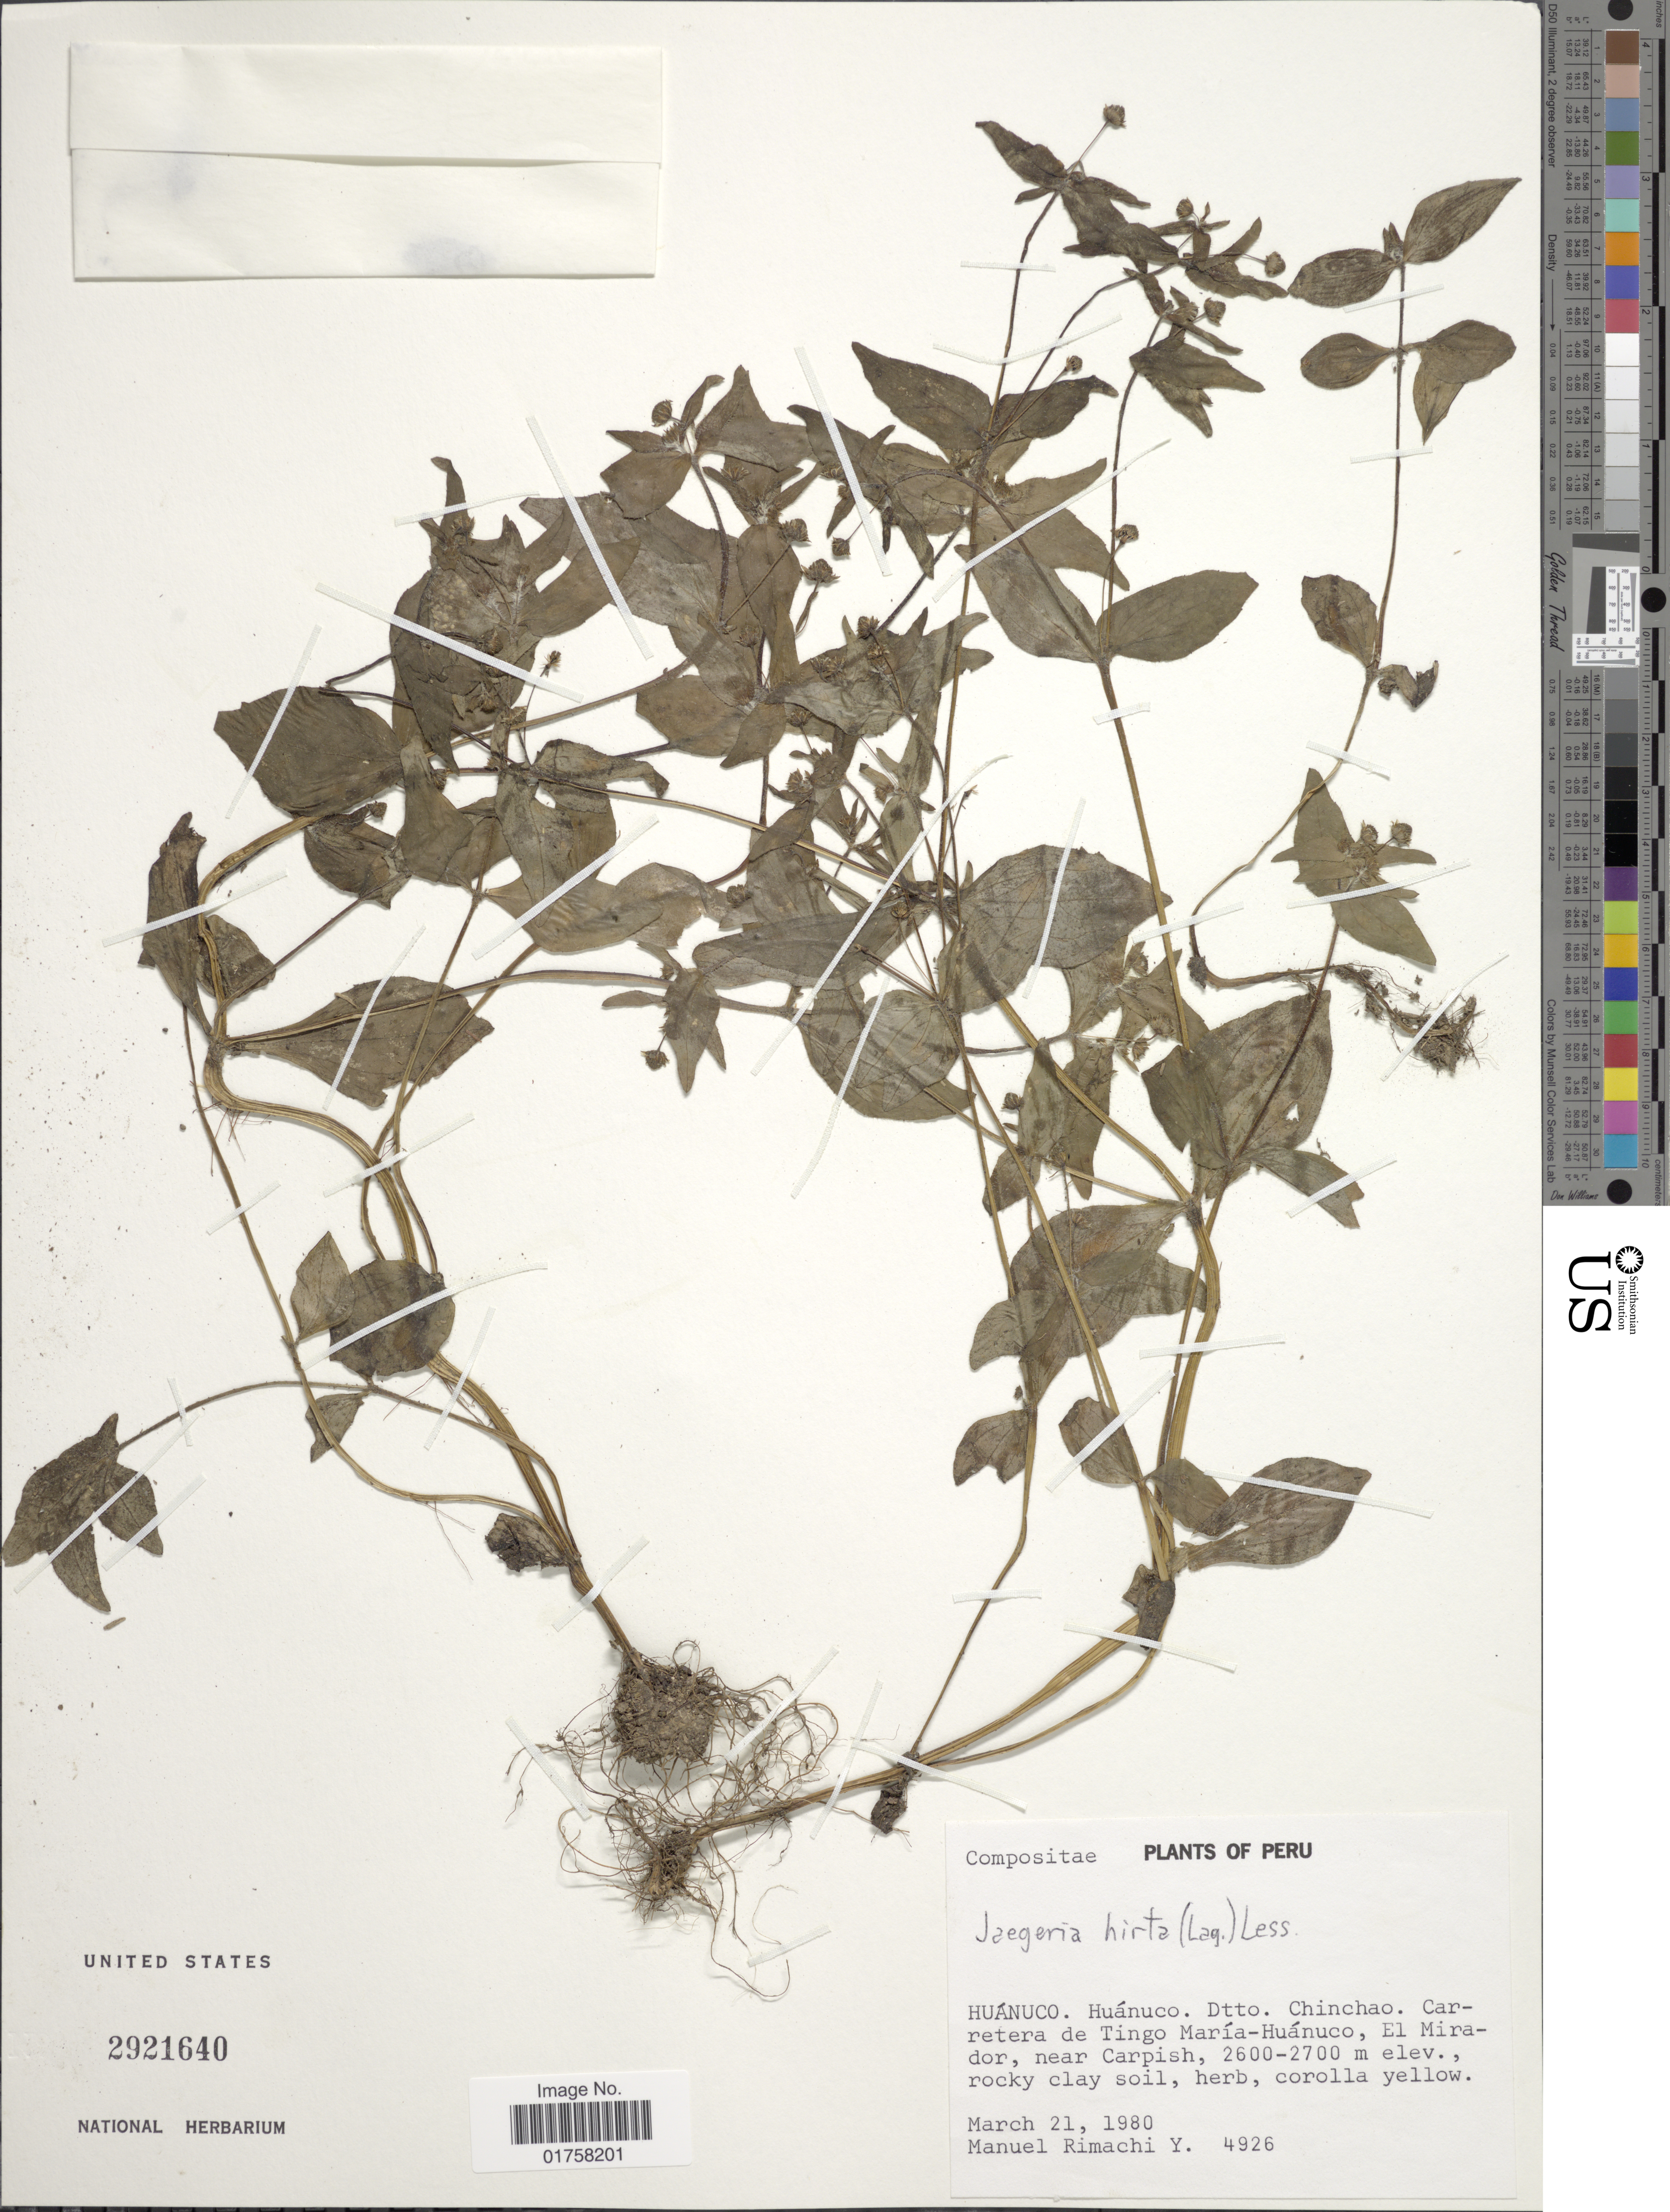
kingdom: Plantae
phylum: Tracheophyta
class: Magnoliopsida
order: Asterales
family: Asteraceae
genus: Jaegeria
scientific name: Jaegeria hirta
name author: (Lag.) Less.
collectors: M. Rimachi Y.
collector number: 4926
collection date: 1980-03-21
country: Peru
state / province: Huánuco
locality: Huánuco. Dtto. Chinchao. Carretera de Tingo María-Huánuco, El Mirador, near Carpish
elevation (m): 2600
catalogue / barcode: US 2921640